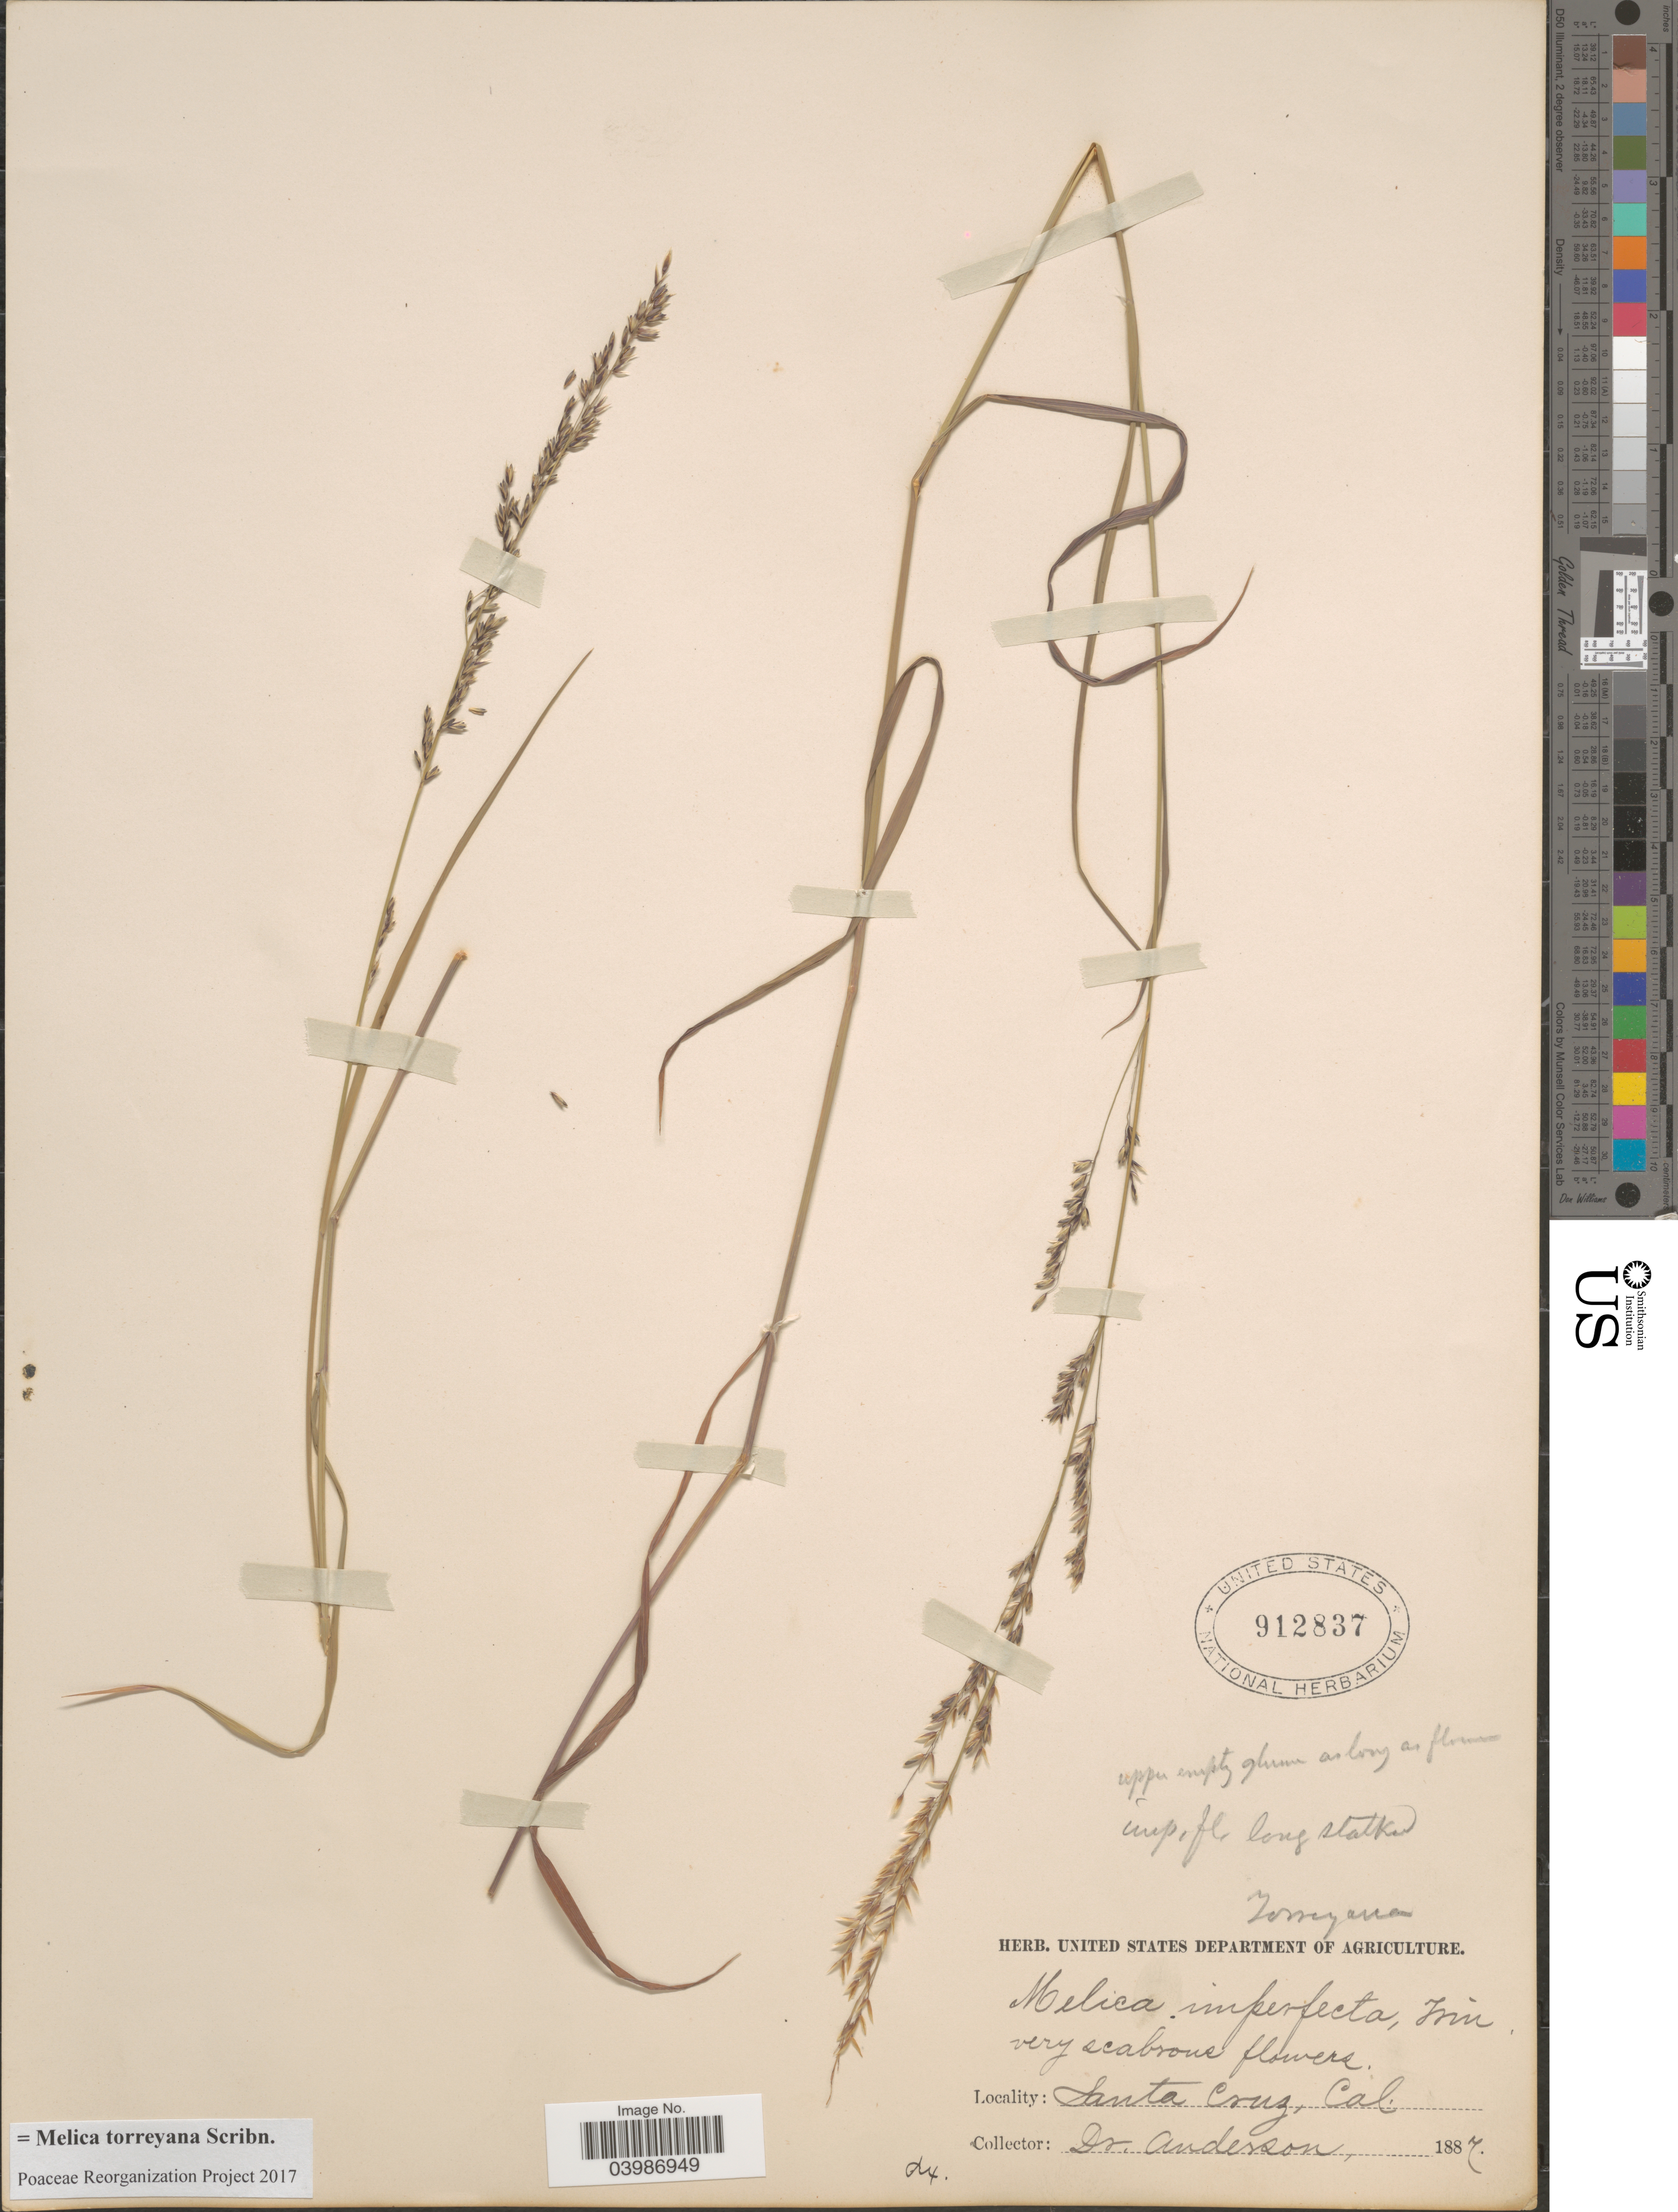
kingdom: Plantae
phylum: Tracheophyta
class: Liliopsida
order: Poales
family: Poaceae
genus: Melica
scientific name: Melica torreyana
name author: Scribn.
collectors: -. Anderson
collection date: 1887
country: United States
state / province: California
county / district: Santa Cruz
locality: Santa Cruz.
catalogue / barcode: US 912837